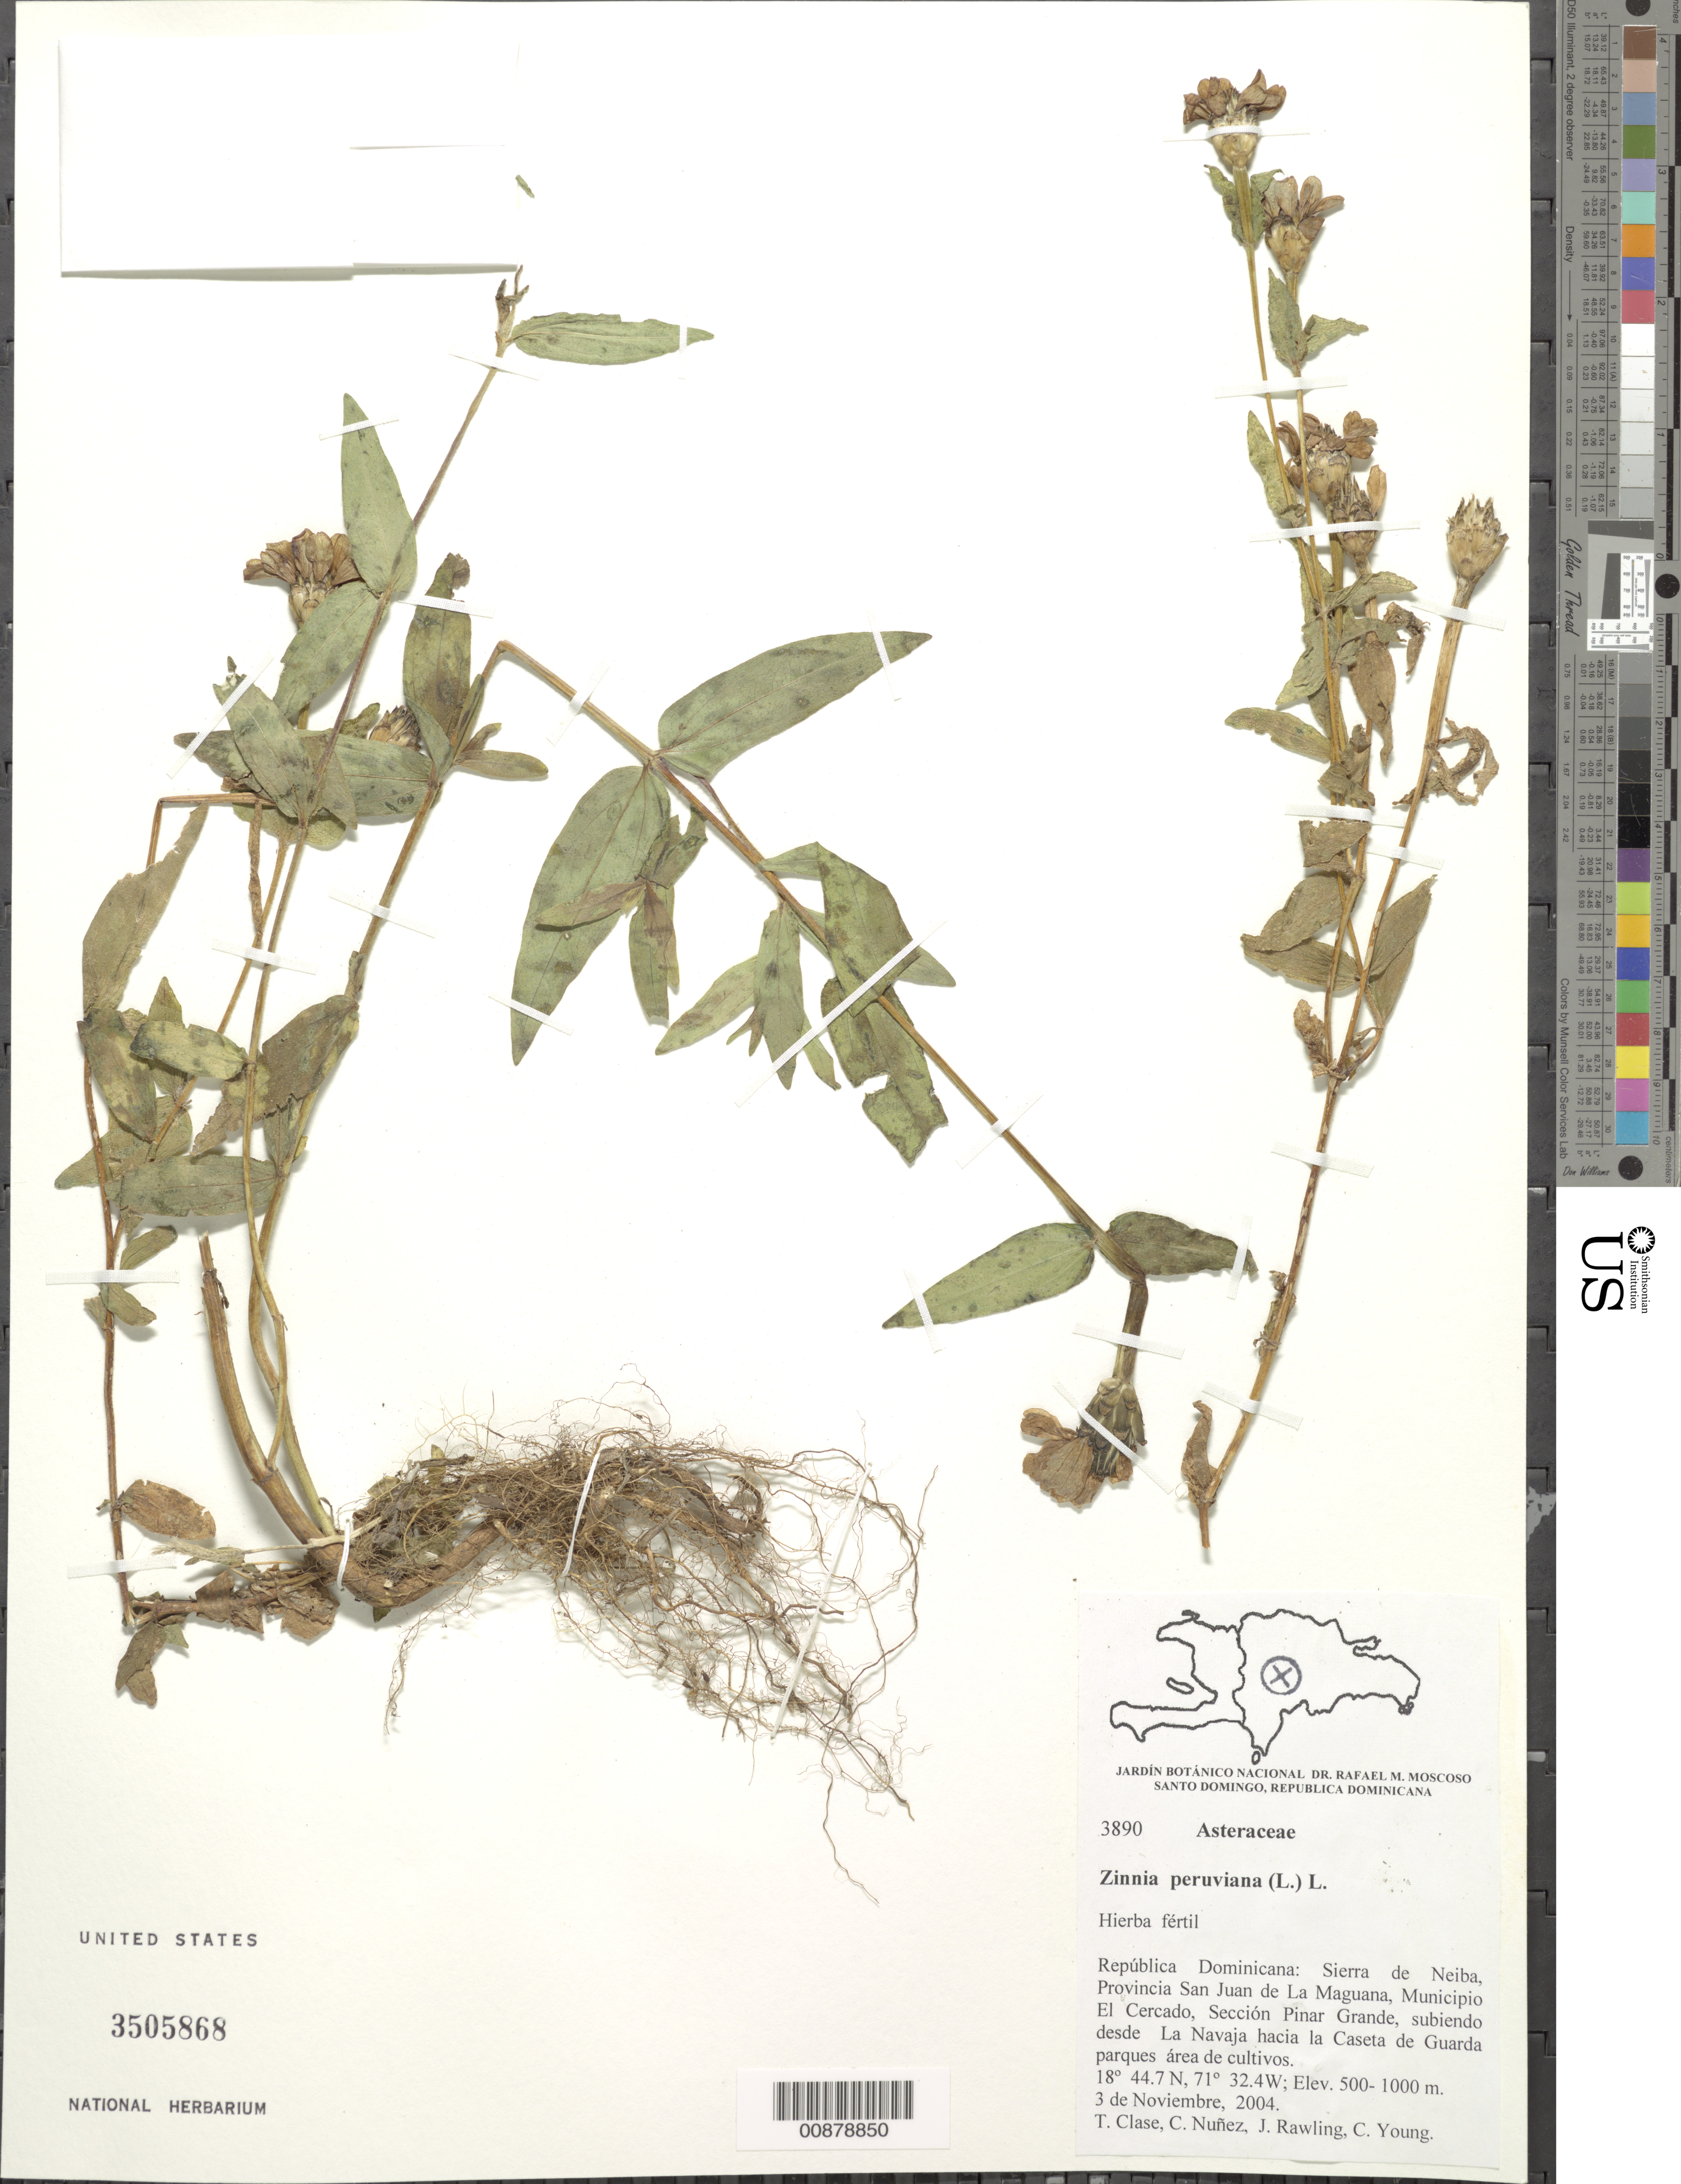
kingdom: Plantae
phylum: Tracheophyta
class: Magnoliopsida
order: Asterales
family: Asteraceae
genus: Zinnia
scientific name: Zinnia peruviana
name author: (L.) L.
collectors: T. Clase, C. Nunez, J. Rawling & C. Young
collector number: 3890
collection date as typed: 03 Nov 2004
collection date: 2004-11-03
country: Dominican Republic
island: Hispaniola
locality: Sierra de Neiba, Prov. San Juan de La Maguana, Mun. El Cercado, Sección Pinar Grande, subiendo desde La Navaja hacia la Caseta de Guarda.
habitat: Parques área de cultivos.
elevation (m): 500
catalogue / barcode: US 3505868